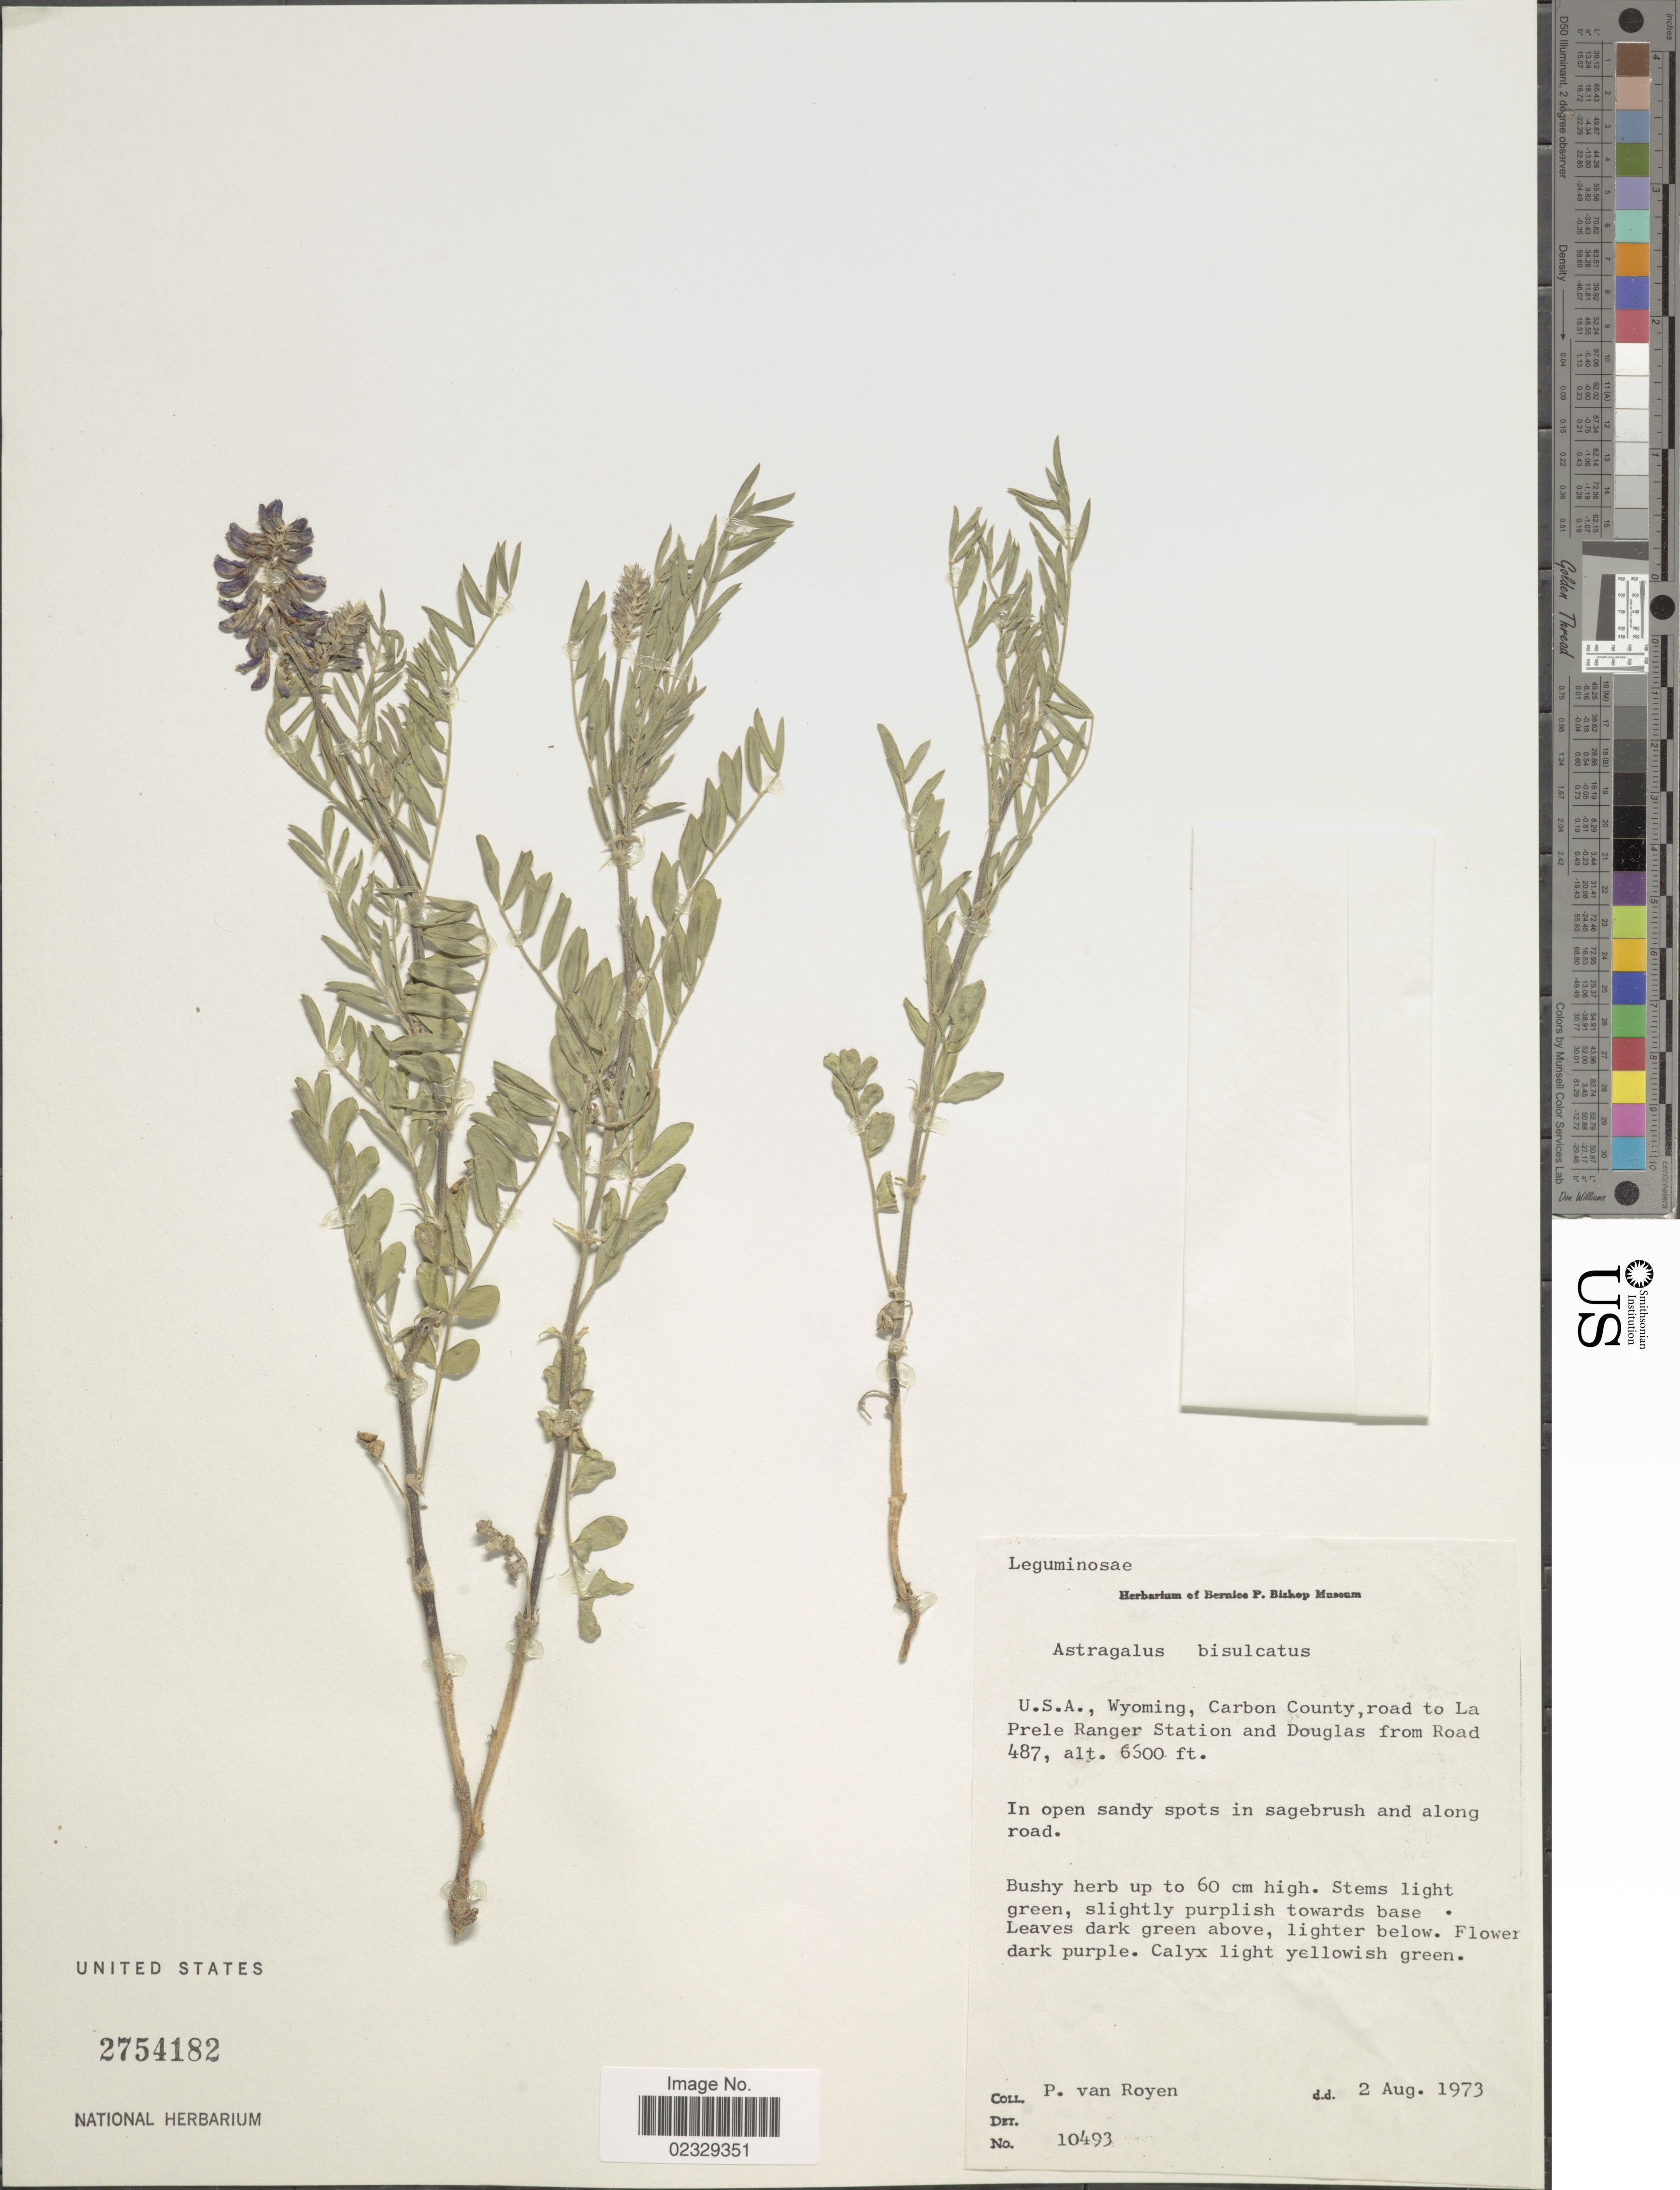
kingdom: Plantae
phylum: Tracheophyta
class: Magnoliopsida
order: Fabales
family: Fabaceae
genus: Astragalus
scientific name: Astragalus bisulcatus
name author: (Hook.) A. Gray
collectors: P. van Royen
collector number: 10493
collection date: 1973-08-02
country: United States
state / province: Wyoming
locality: Carbon County, road to La Prele Ranger Station and Douglas from Road 487. In open sandy spots in sagebrush and along road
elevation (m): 2012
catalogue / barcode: US 2754182